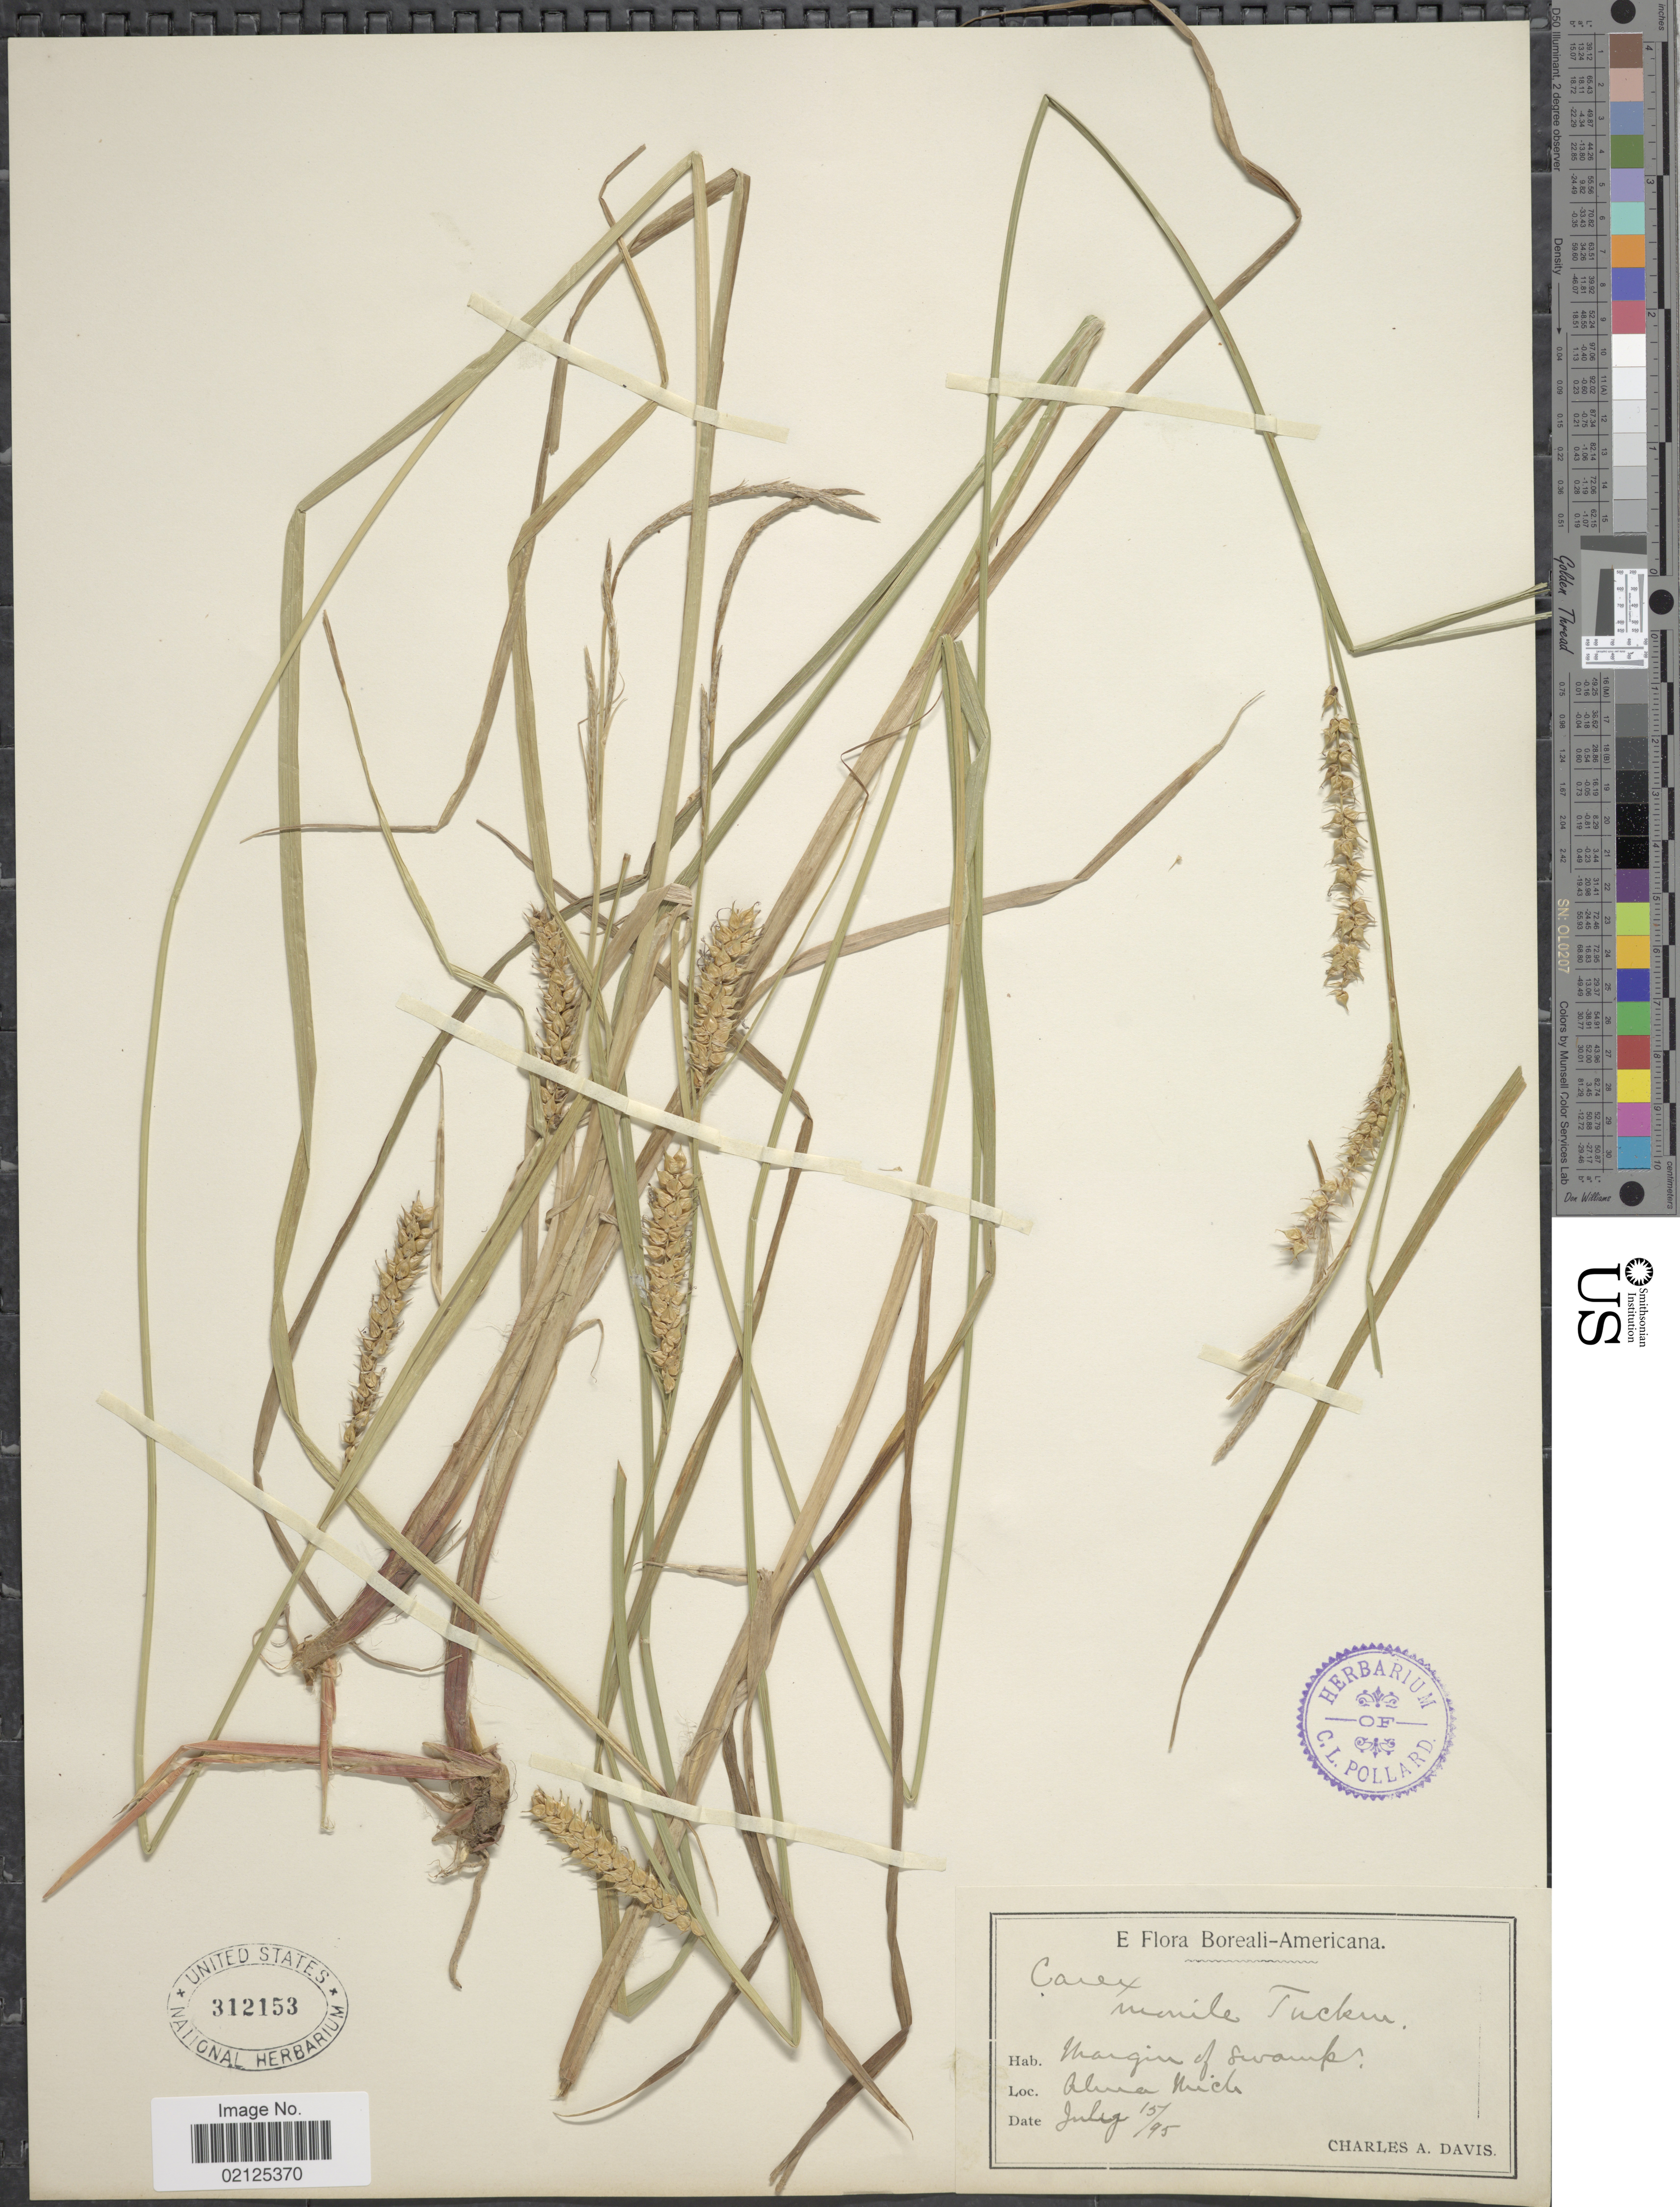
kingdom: Plantae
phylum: Tracheophyta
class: Liliopsida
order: Poales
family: Cyperaceae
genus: Carex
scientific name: Carex vesicaria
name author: L.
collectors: C. Davis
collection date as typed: Transcribed d/m/y: 15/7/95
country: United States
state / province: Michigan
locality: Boreali-Americana, Margin of swamps, Alma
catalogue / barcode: US 312153